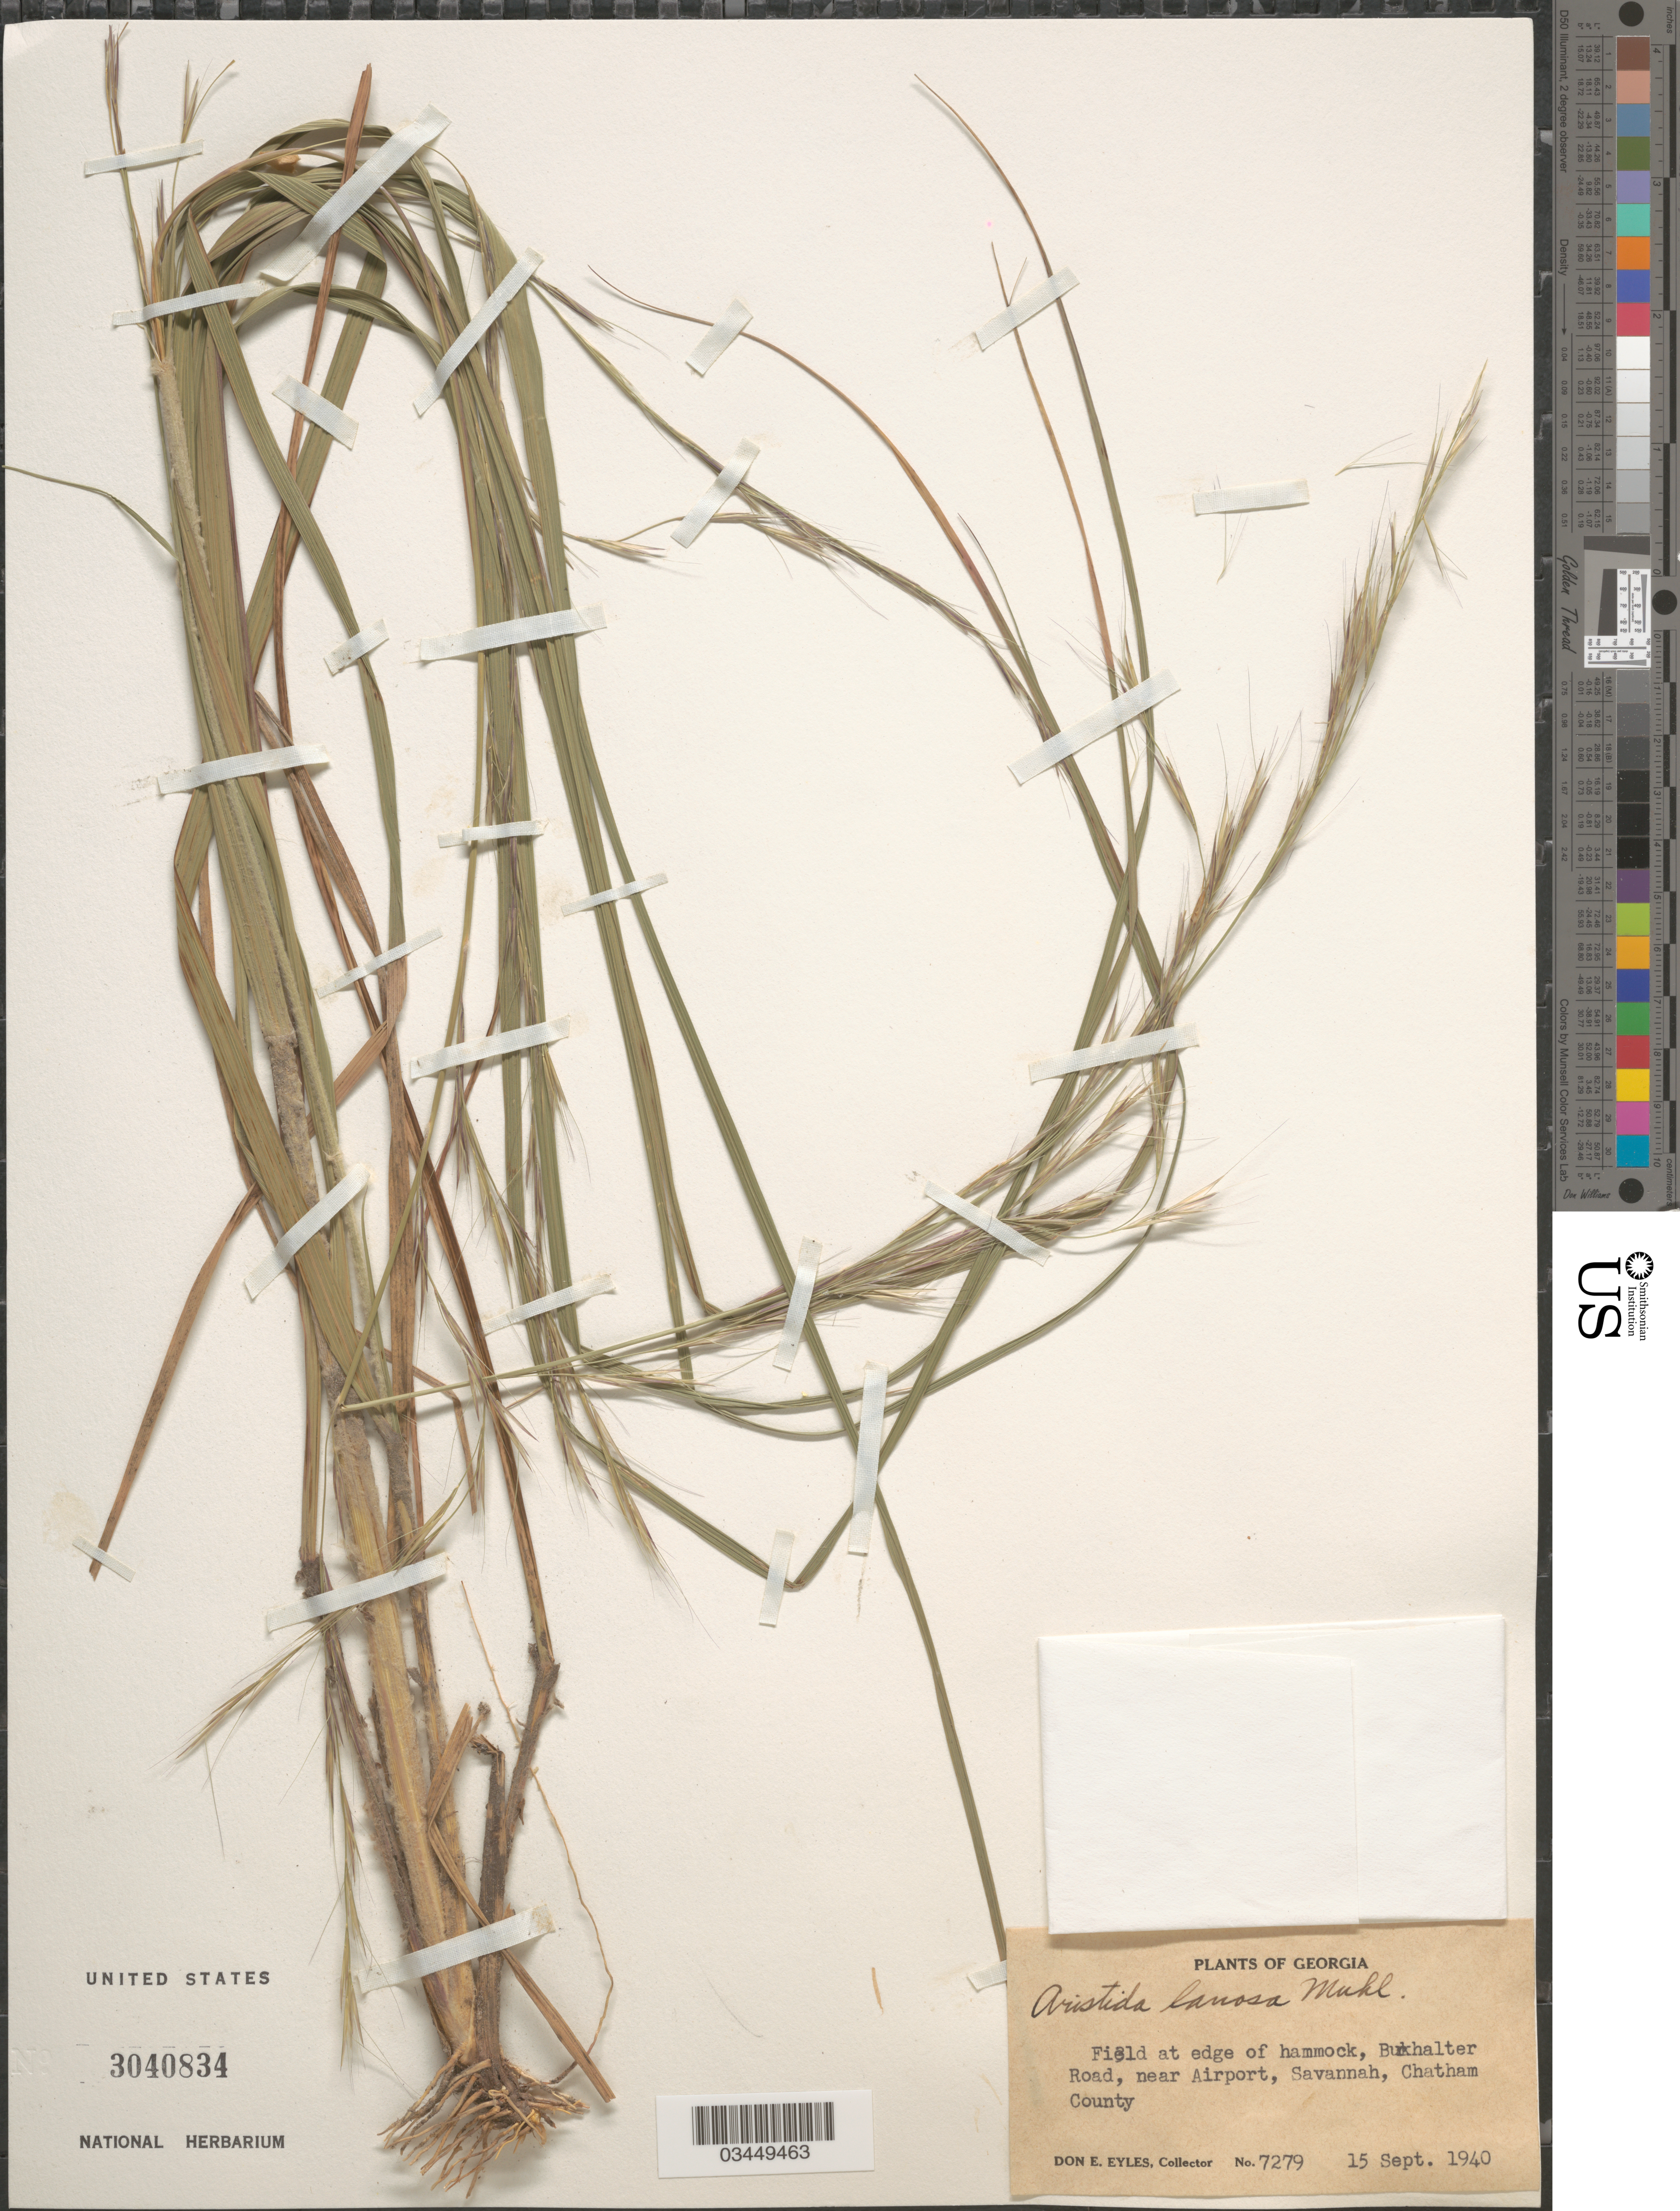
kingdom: Plantae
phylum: Tracheophyta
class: Liliopsida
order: Poales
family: Poaceae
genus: Aristida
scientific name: Aristida lanosa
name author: Muhl.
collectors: D. Eyles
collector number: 7279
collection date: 1940-09-15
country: United States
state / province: Georgia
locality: Field at edge of hammock, Burkhalter Road, near Airport, Savannah, Chatham County.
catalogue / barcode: US 3040834